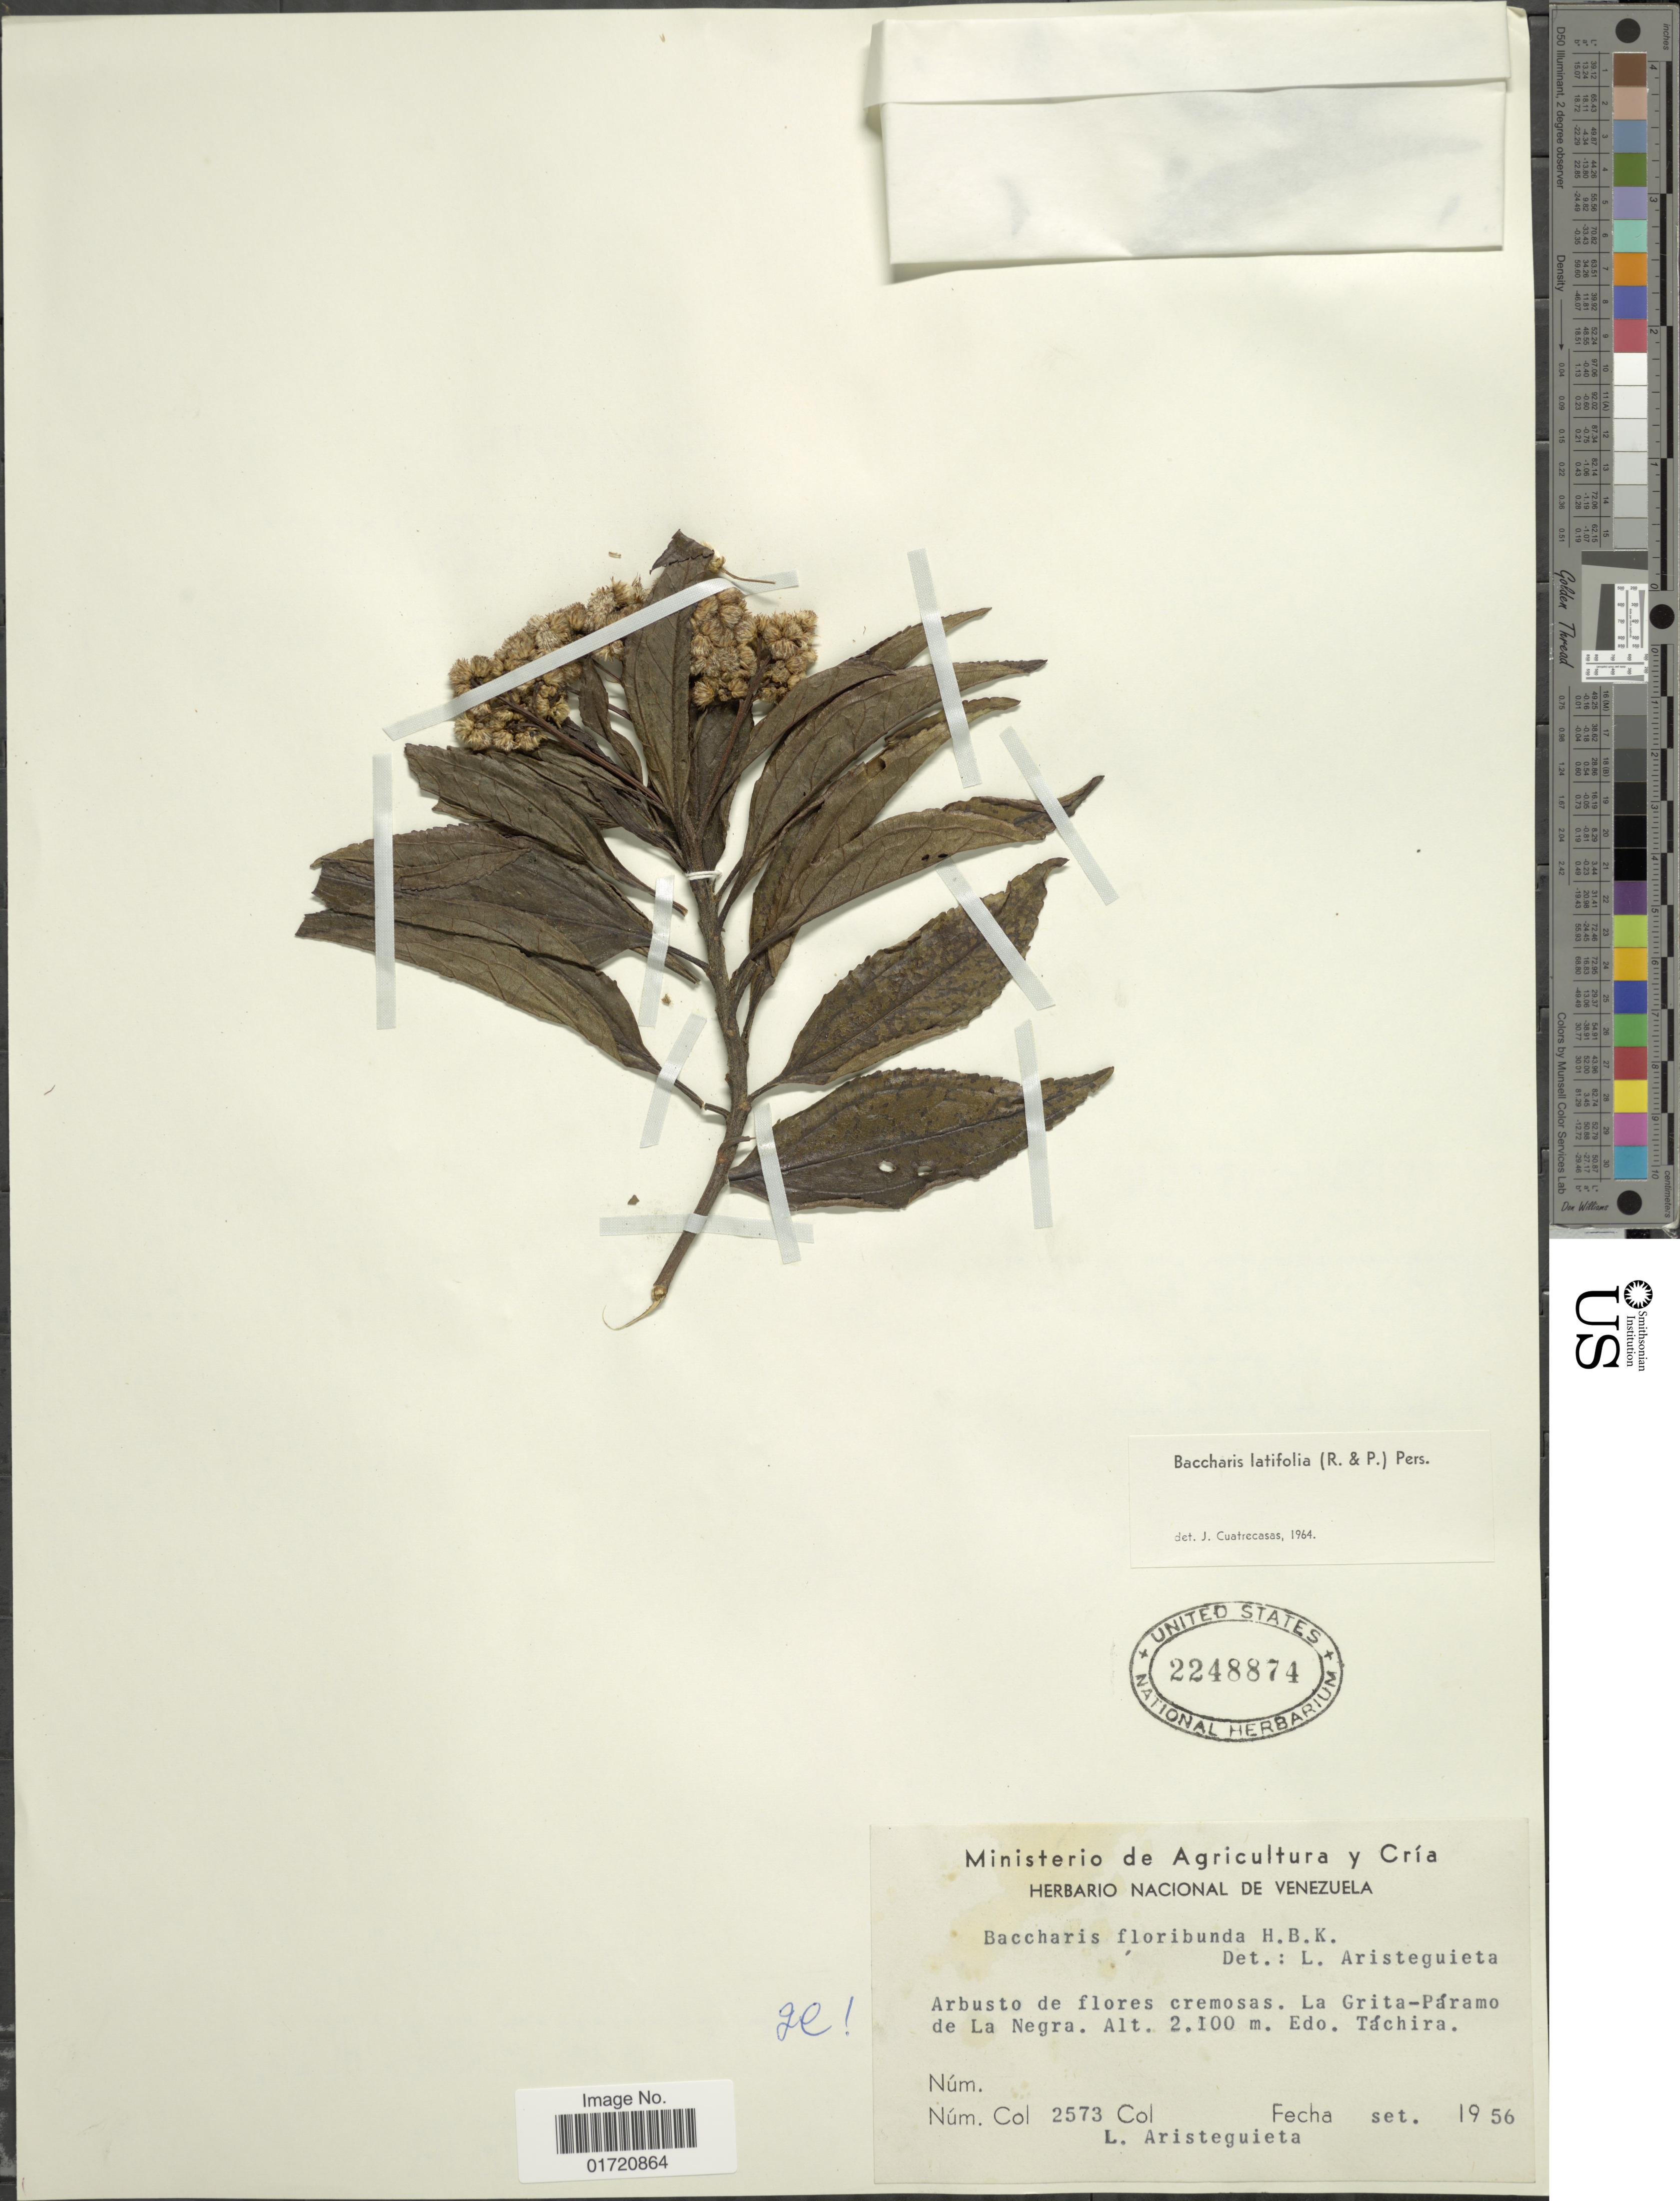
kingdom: Plantae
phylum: Tracheophyta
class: Magnoliopsida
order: Asterales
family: Asteraceae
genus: Baccharis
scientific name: Baccharis latifolia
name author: (Ruiz & Pav.) Pers.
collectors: L. Aristeguieta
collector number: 2573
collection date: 1956-09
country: Venezuela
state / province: Tachira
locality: La Grita-Paramo de La Negra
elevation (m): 2100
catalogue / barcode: US 2248874